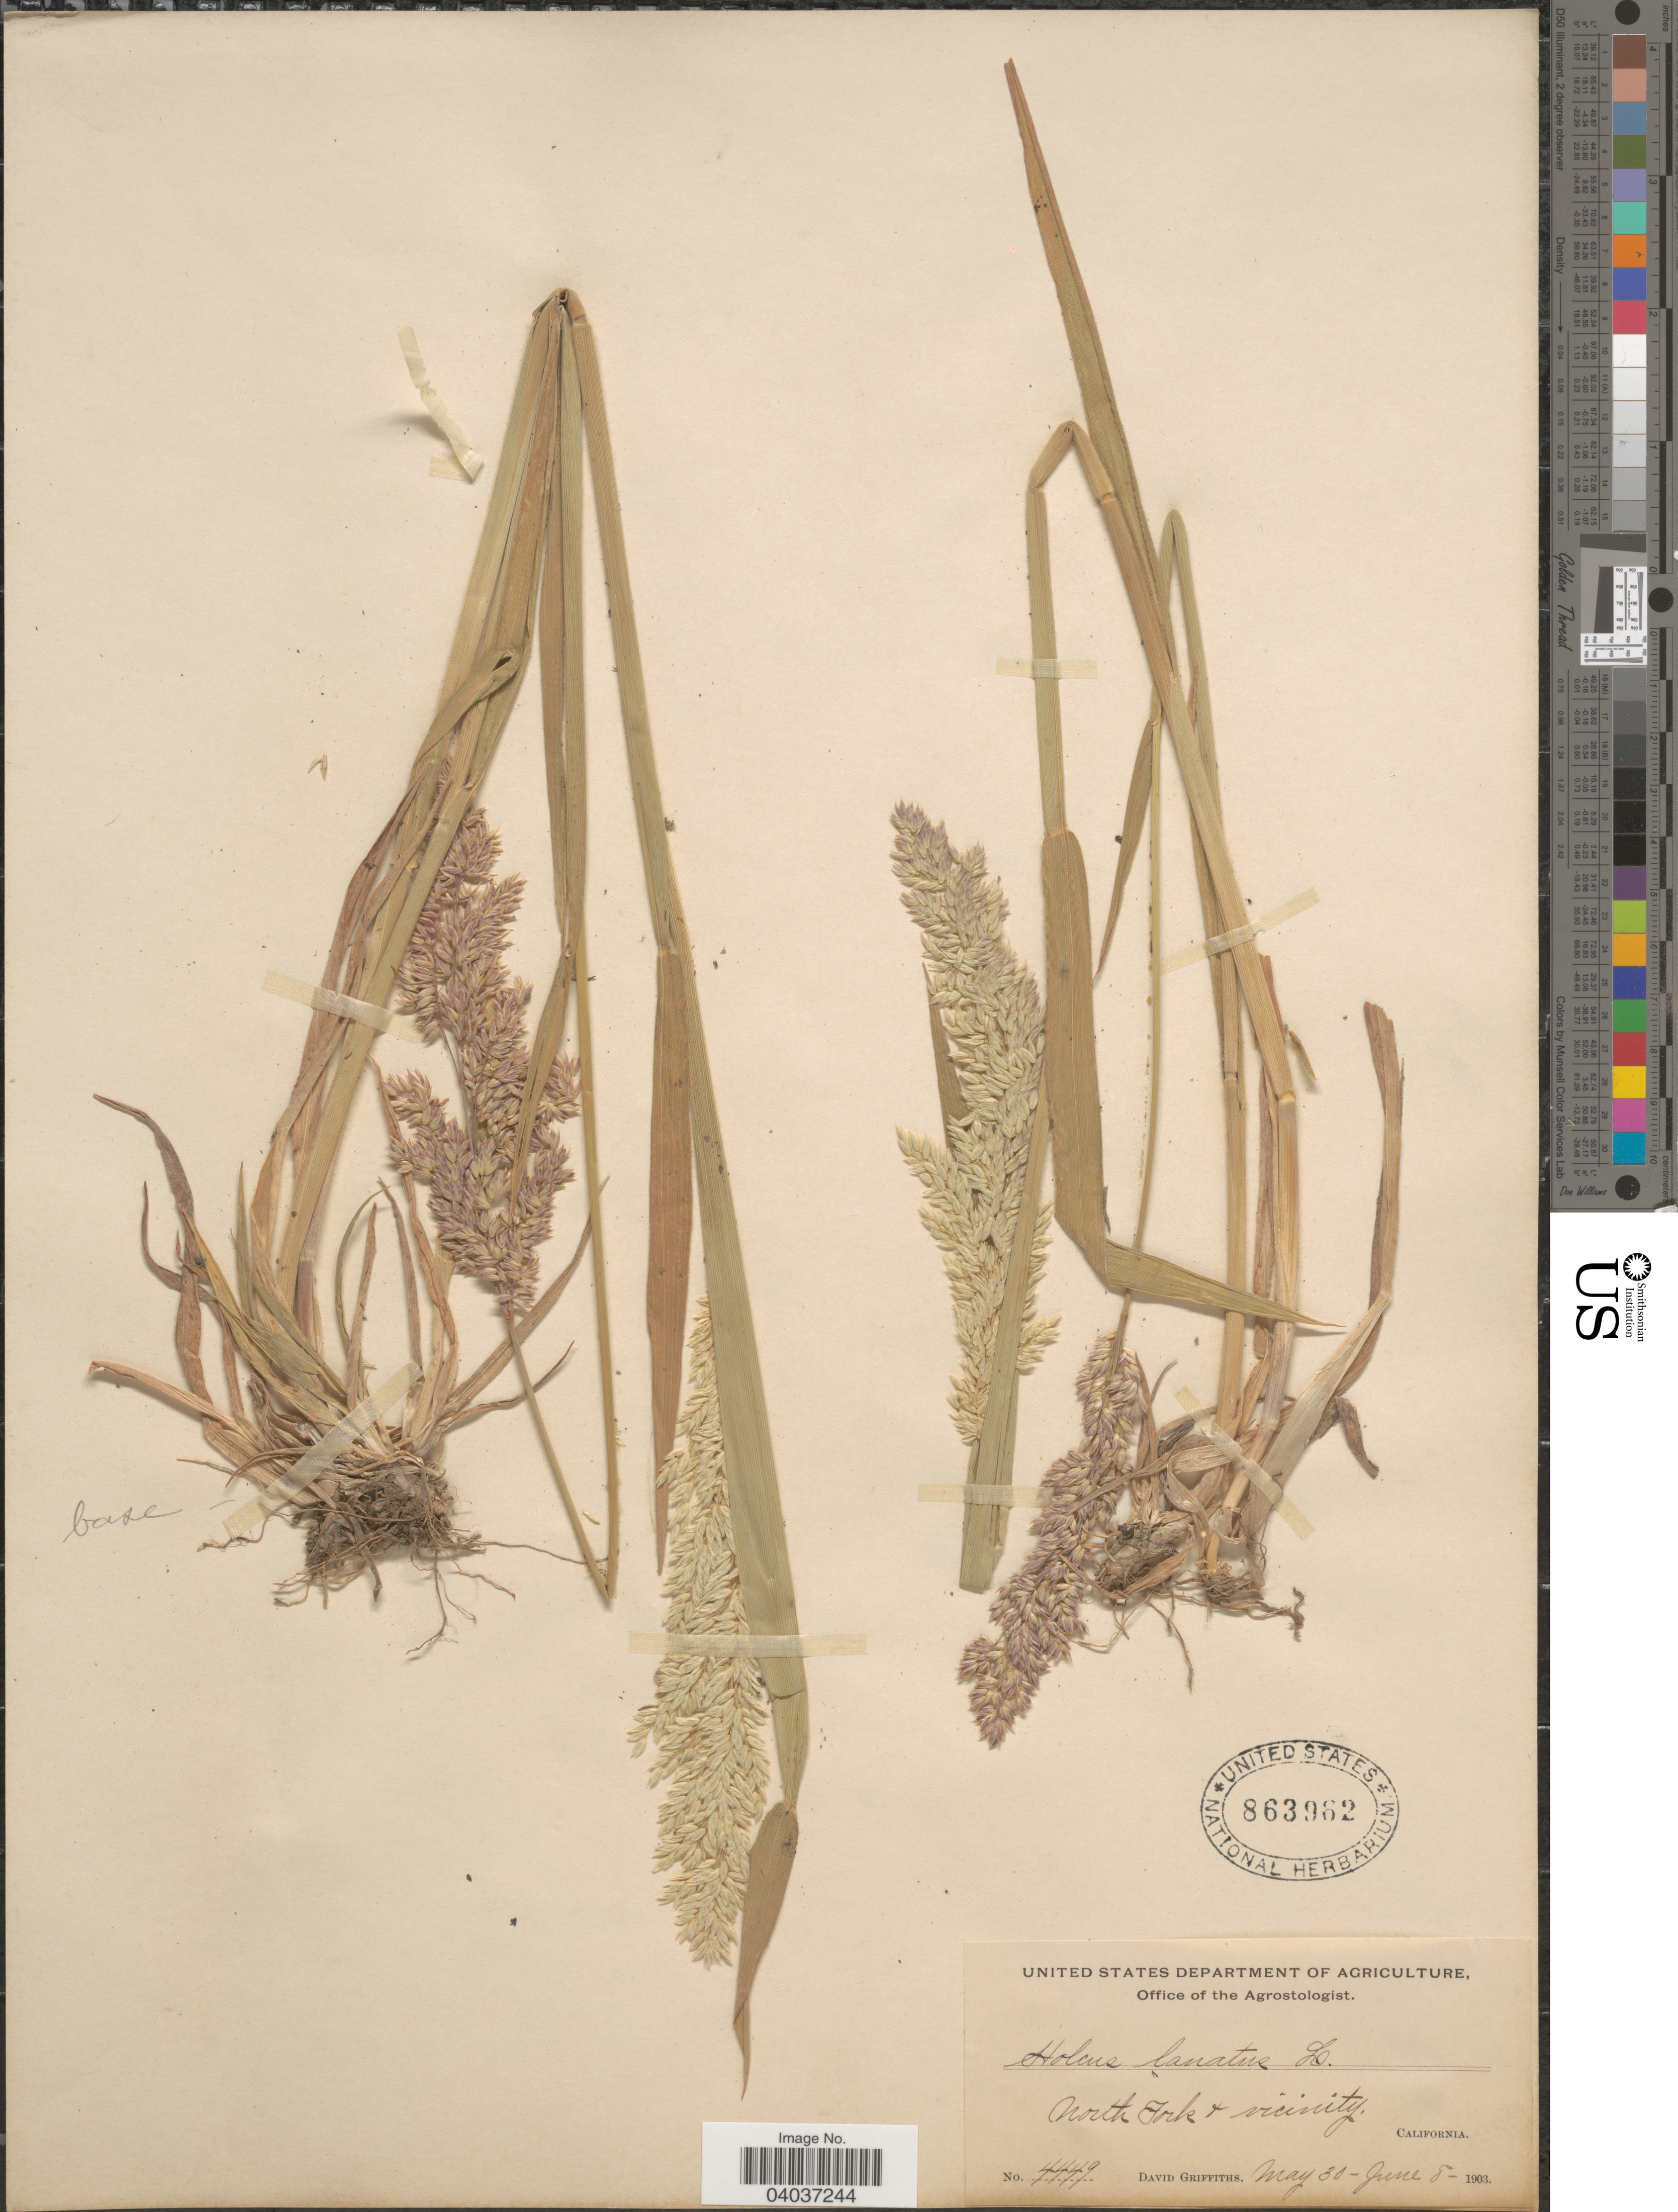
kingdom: Plantae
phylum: Tracheophyta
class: Liliopsida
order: Poales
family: Poaceae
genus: Holcus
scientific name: Holcus lanatus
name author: L.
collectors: D. Griffiths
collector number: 4449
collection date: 1903-05-30/1903-06-08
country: United States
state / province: California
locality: North Fork & vicinity.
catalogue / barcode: US 863962